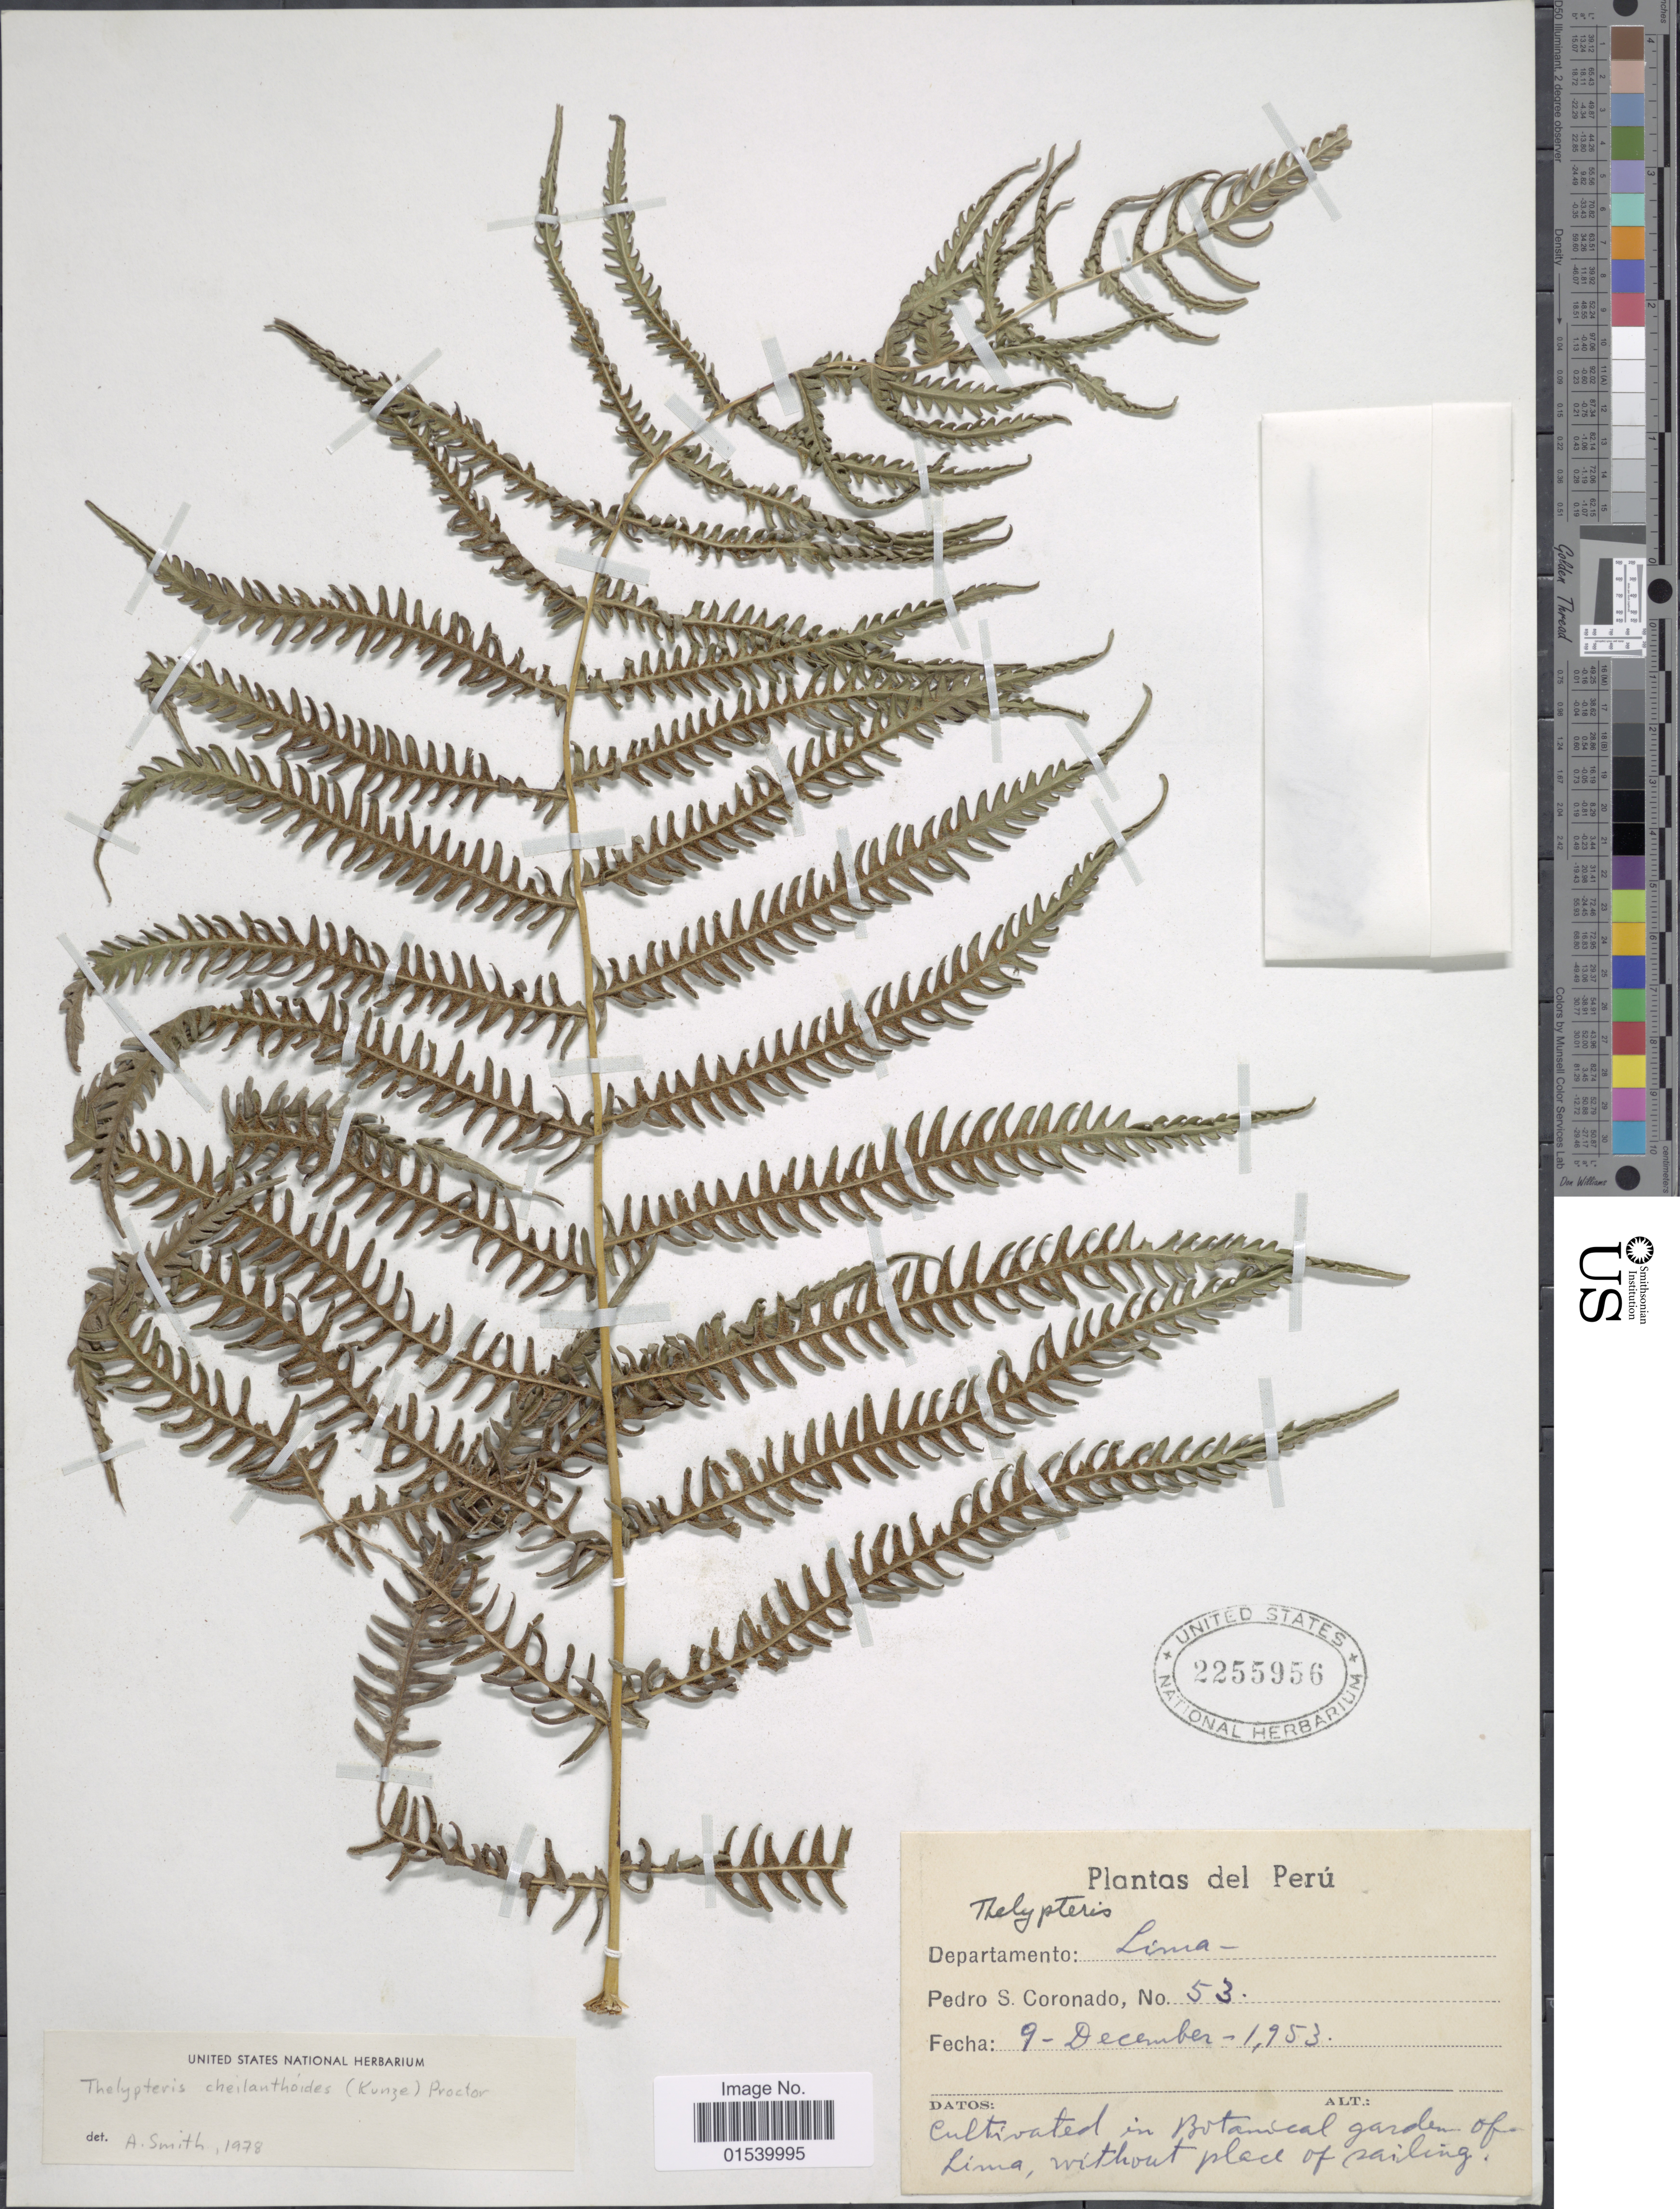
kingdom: Plantae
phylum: Tracheophyta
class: Polypodiopsida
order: Polypodiales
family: Thelypteridaceae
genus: Amauropelta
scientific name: Amauropelta cheilanthoides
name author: (Kunze) Á. Löve & D. Löve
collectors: P. Coronado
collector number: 53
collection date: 1953-12-09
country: Peru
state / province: Lima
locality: Cultivated in Botanical garden of Lima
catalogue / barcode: US 2255956